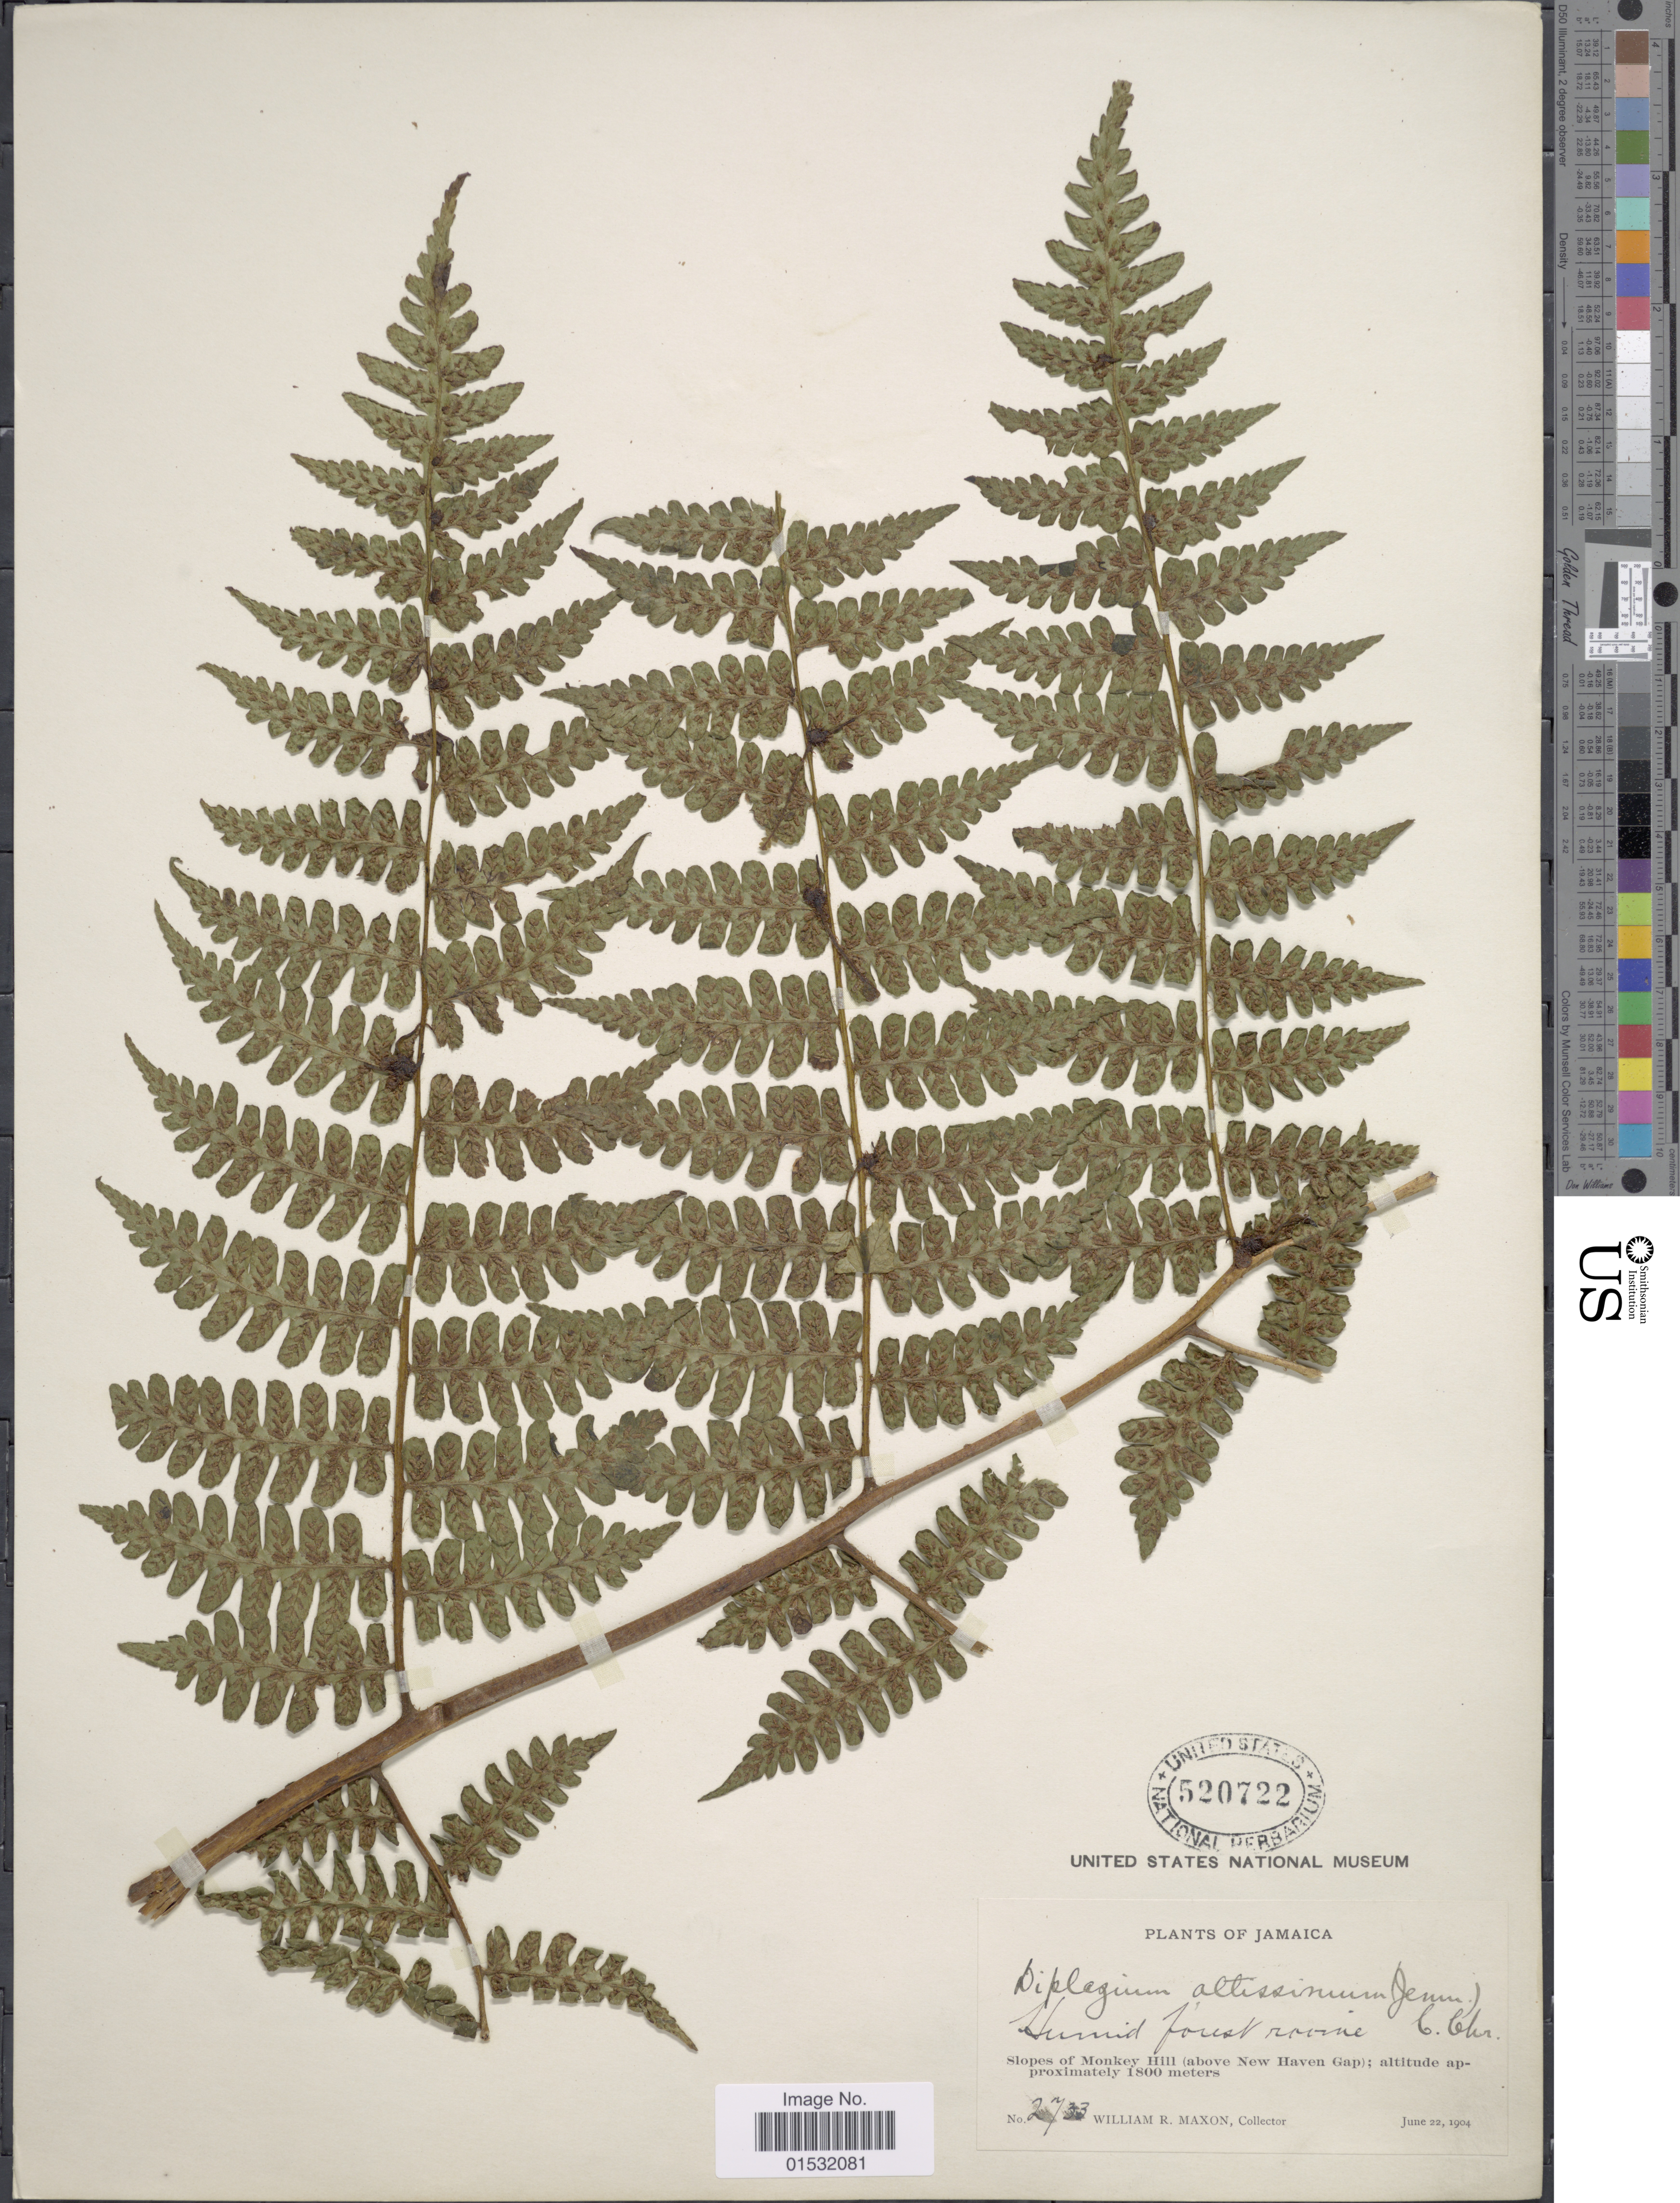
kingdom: Plantae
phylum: Tracheophyta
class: Polypodiopsida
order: Polypodiales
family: Athyriaceae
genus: Diplazium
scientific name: Diplazium altissimum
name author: (Jenman) C. Chr.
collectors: W. R. Maxon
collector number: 2733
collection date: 1904-06-22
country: Jamaica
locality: Slopes of Monkey Hill (above New Haven Gap)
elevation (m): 1800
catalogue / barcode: US 520722